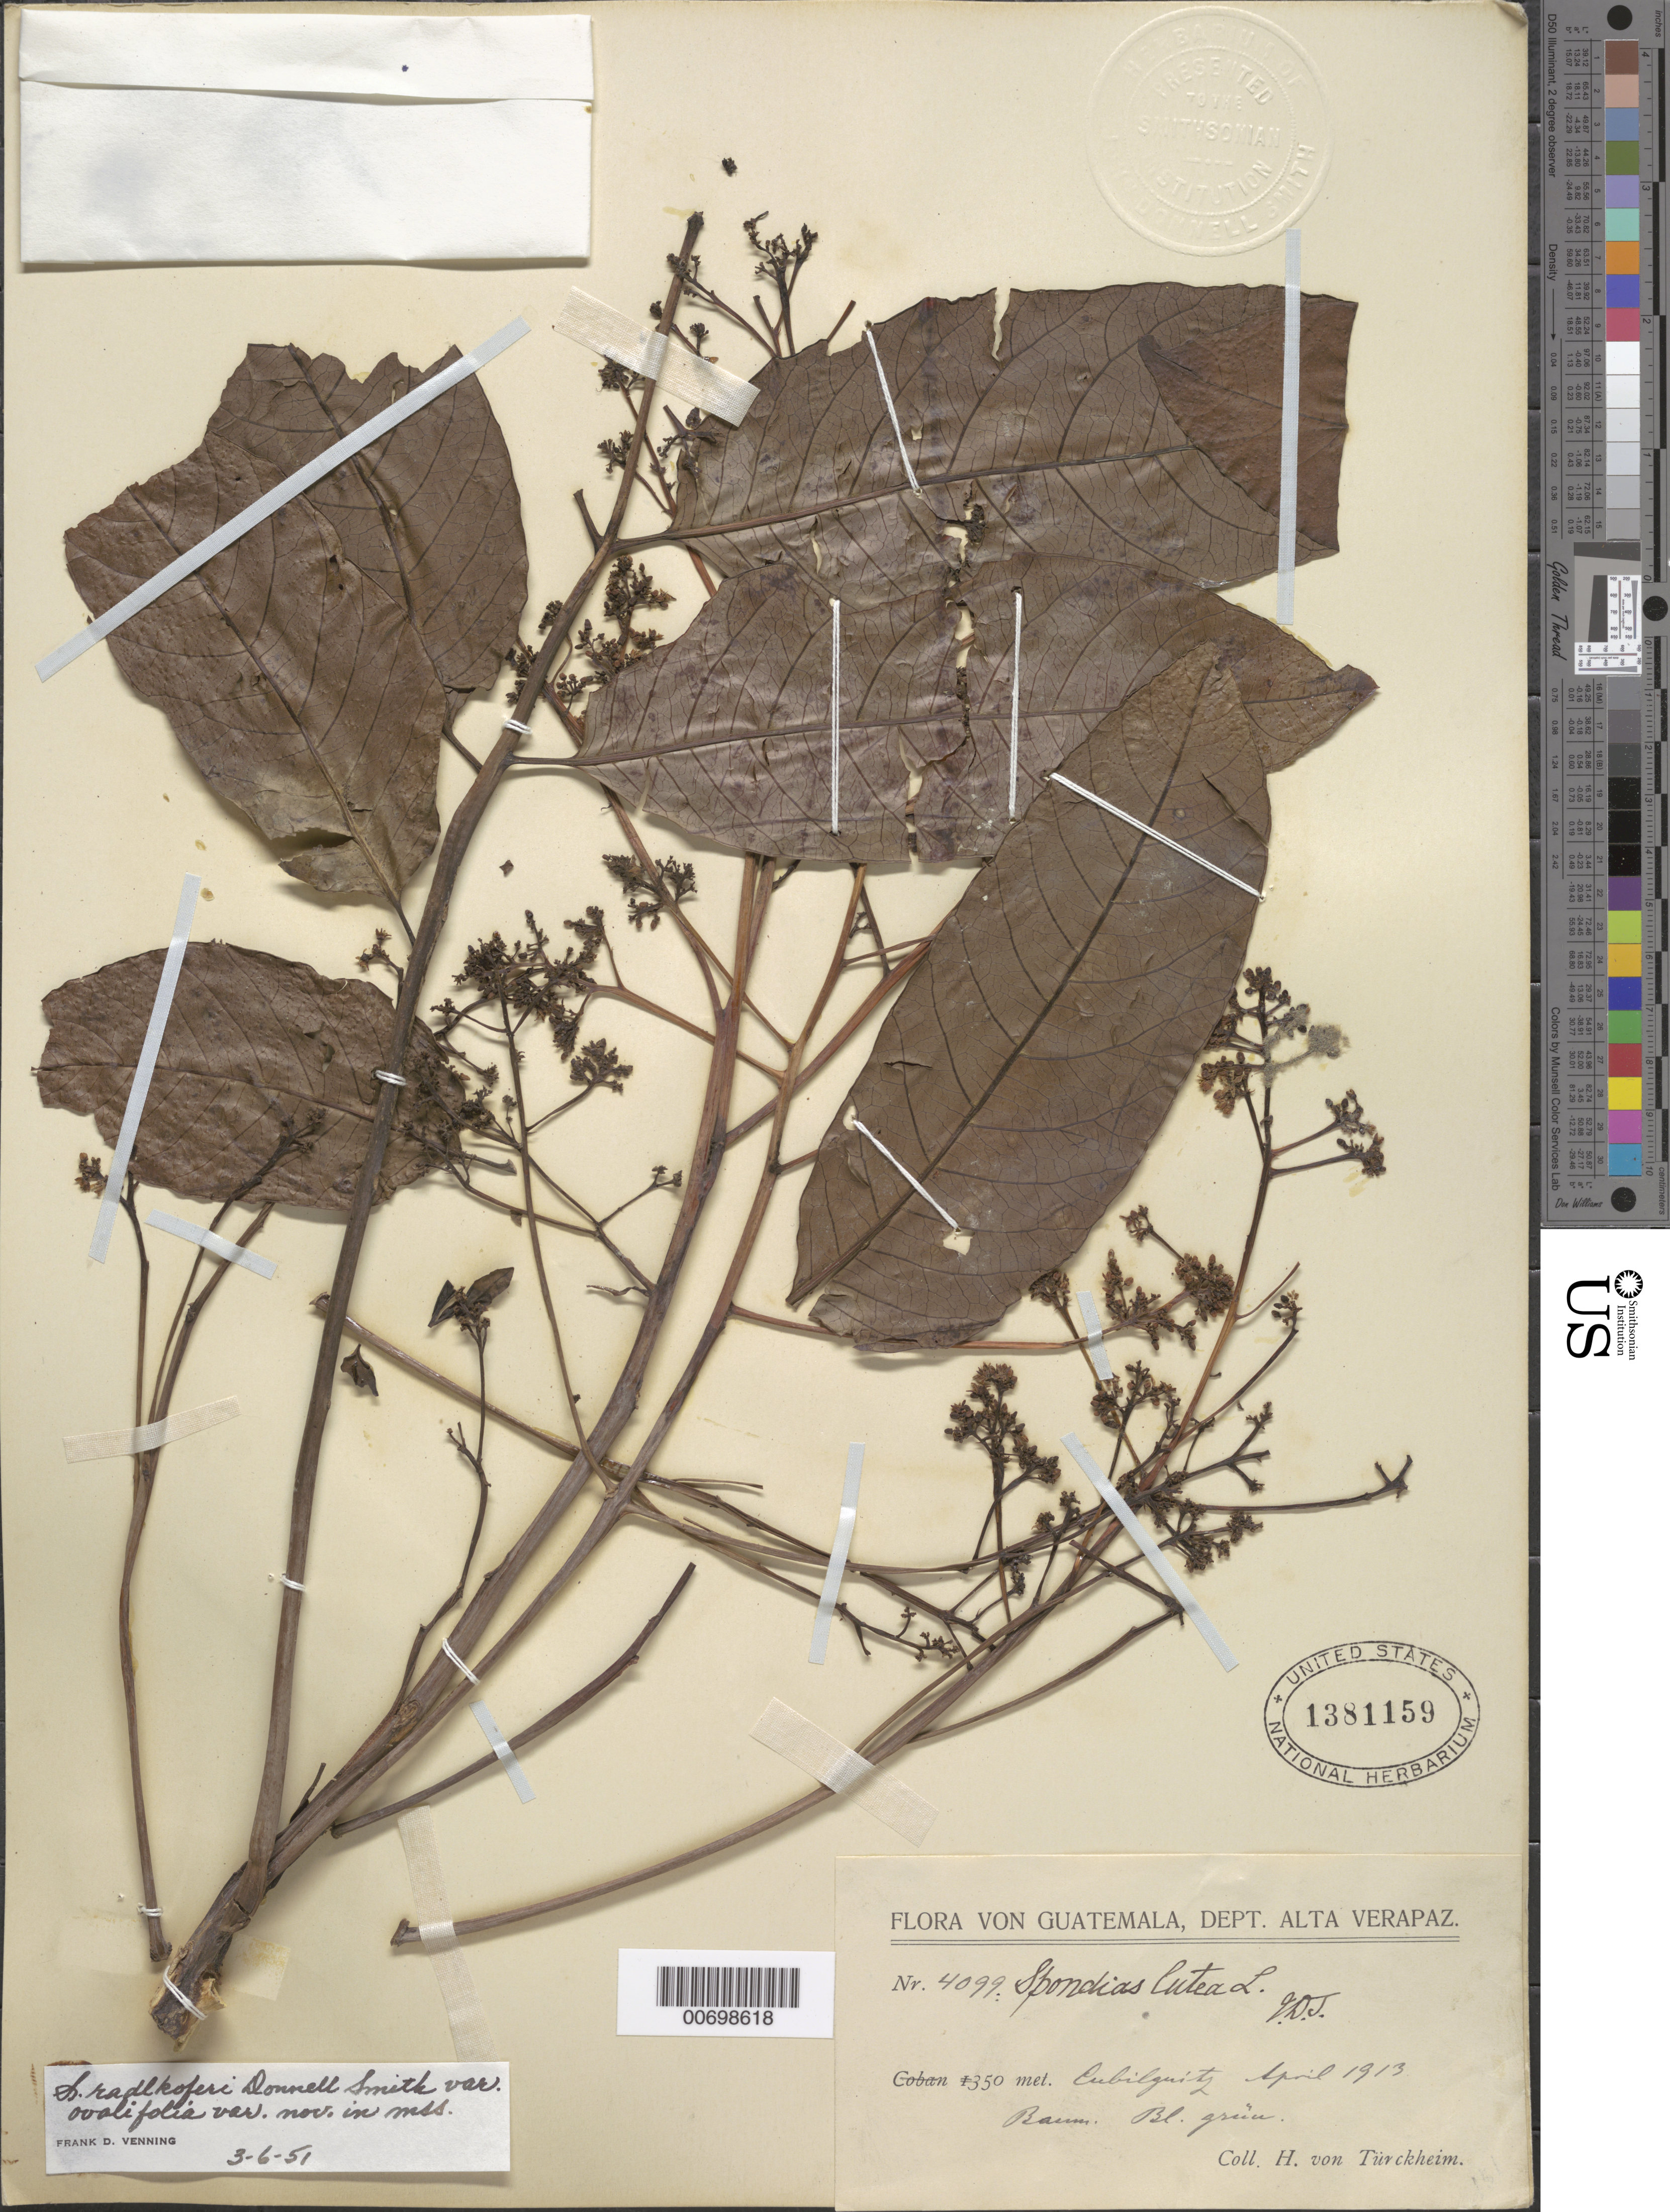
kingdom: Plantae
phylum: Tracheophyta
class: Magnoliopsida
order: Sapindales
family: Anacardiaceae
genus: Spondias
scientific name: Spondias radlkoferi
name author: Donn. Sm.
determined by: Mitchell, John D.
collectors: H. von Türckheim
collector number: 4099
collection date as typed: Apr 1913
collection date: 1913-04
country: Guatemala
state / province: Alta Verapaz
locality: Cubilguitz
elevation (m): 350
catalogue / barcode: US 1381159